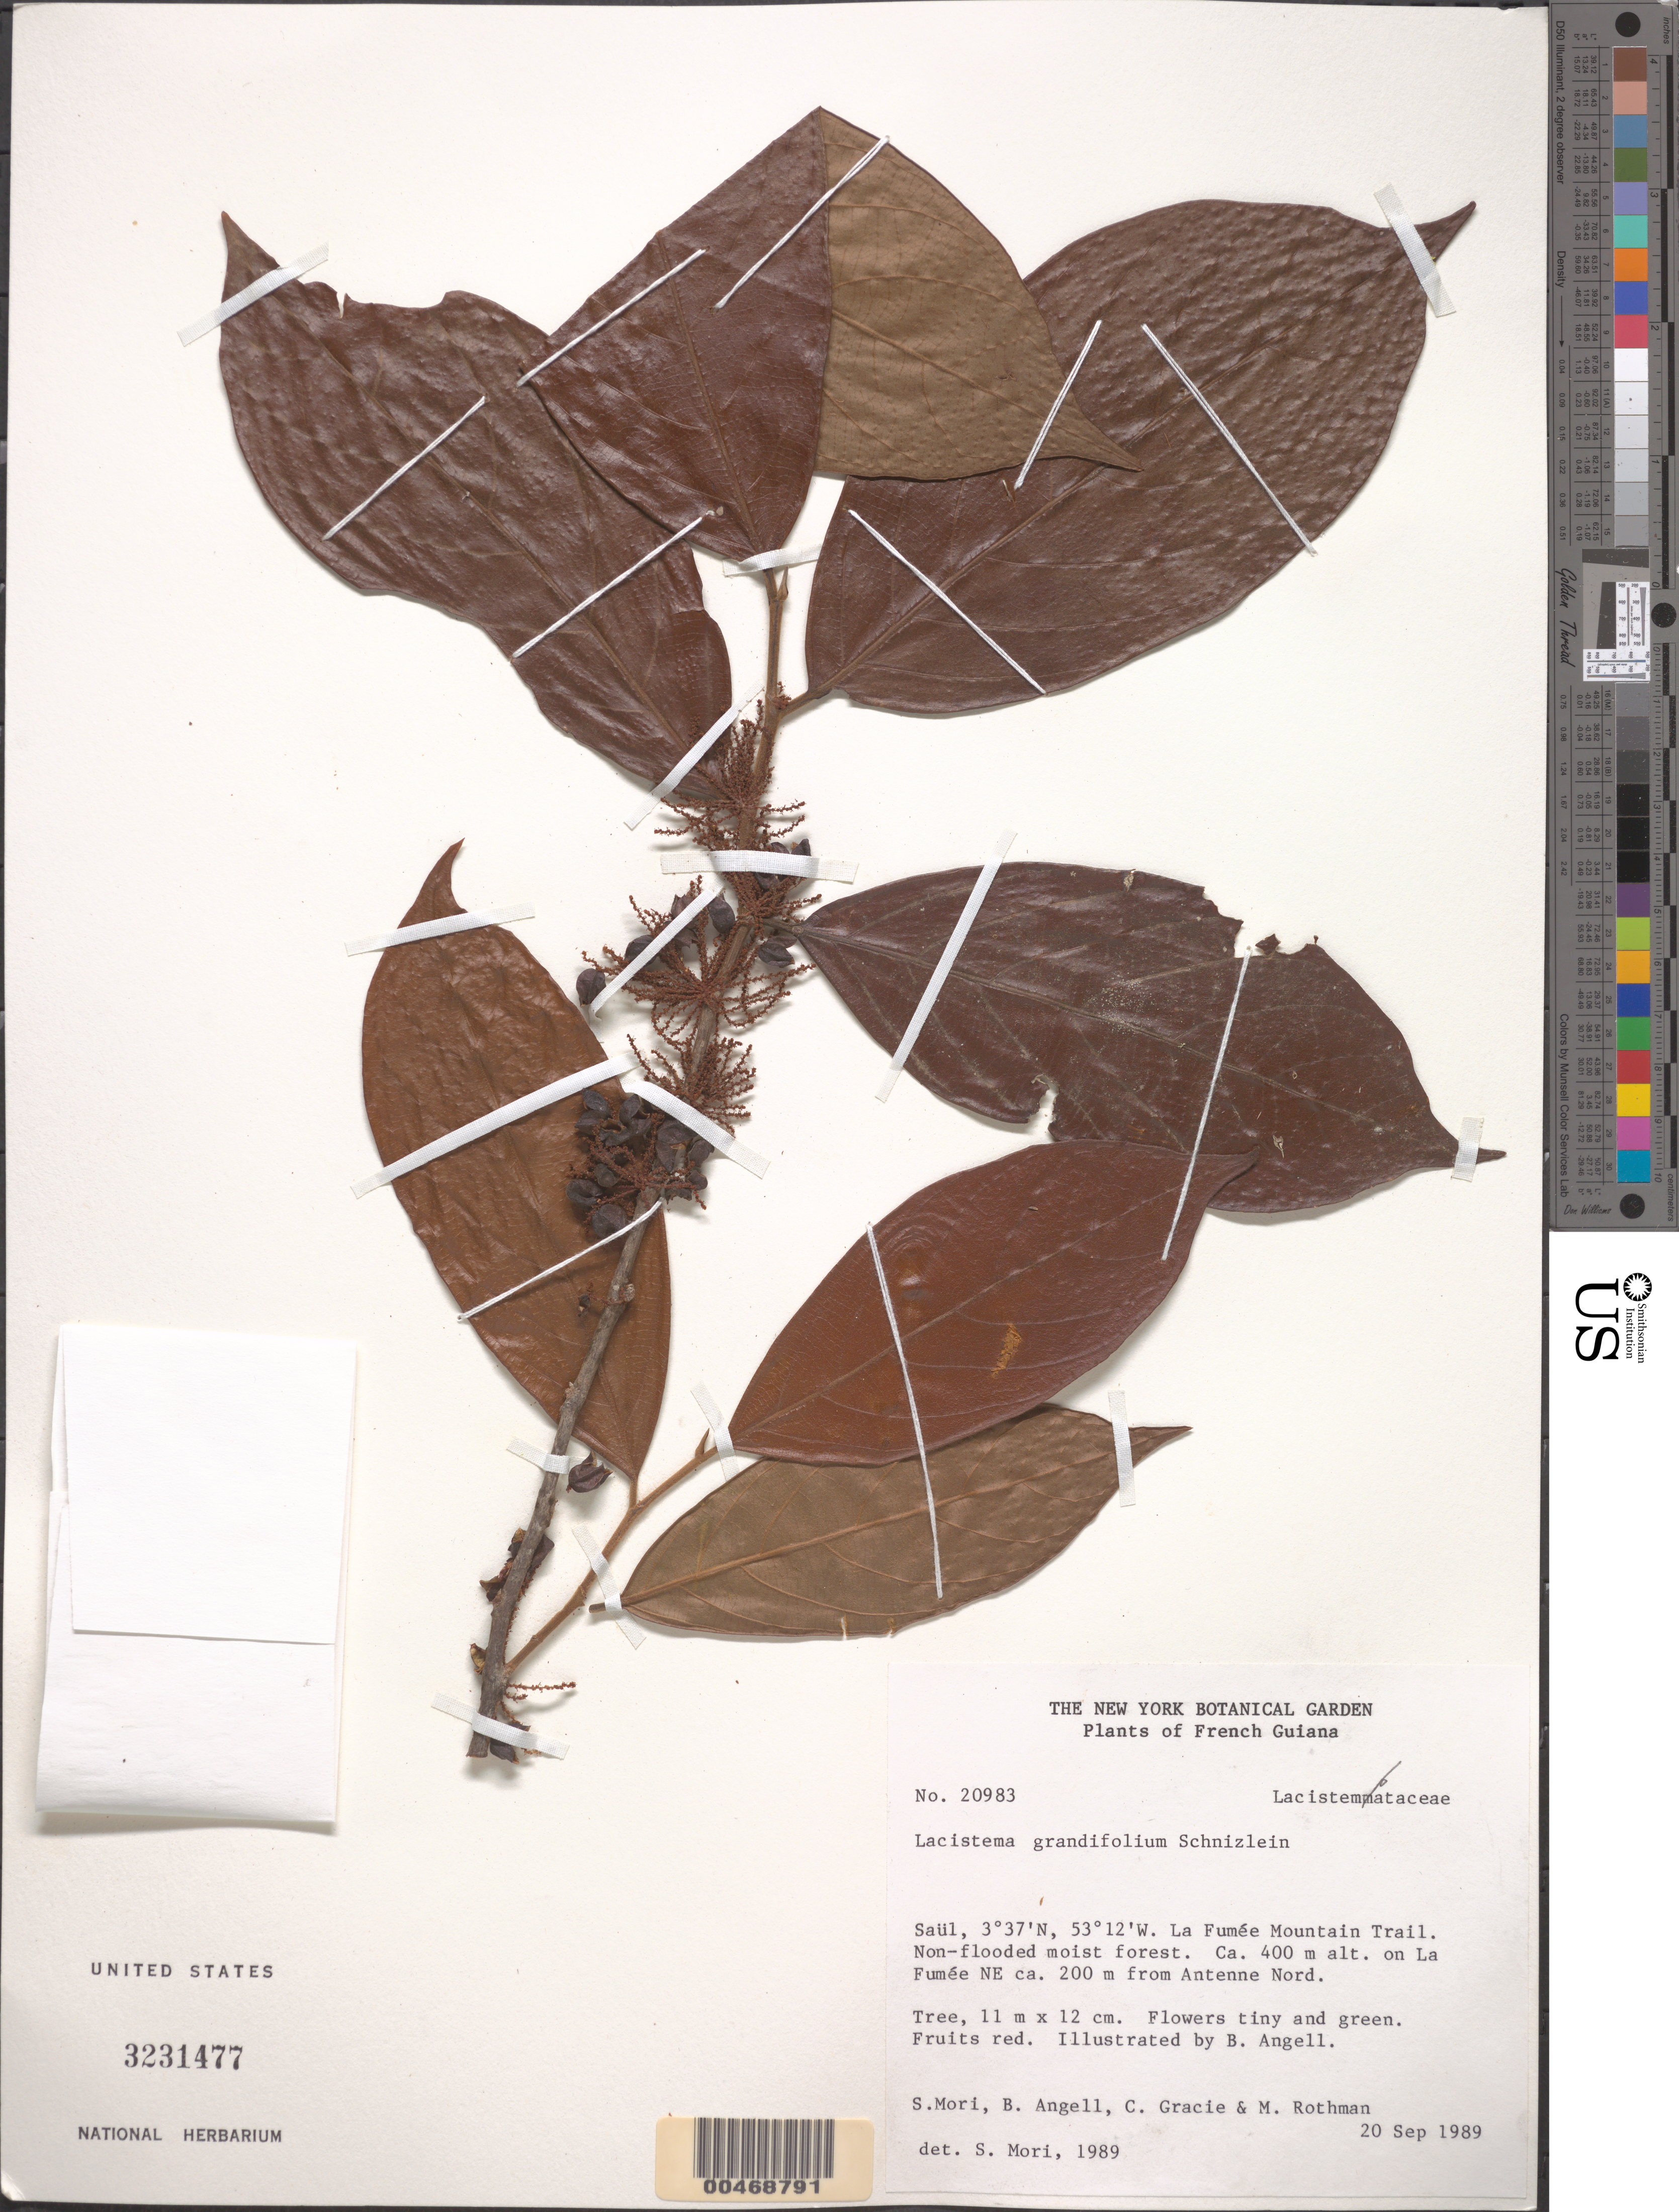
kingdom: Plantae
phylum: Tracheophyta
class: Magnoliopsida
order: Malpighiales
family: Lacistemataceae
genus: Lacistema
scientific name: Lacistema grandifolium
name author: Schnizl.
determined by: Mori, Scott A.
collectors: S. Mori et al.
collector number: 20983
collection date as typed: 20-Sep-89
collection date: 1989-09-20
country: French Guiana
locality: Saül, La Fumée Mountain Trail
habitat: Non-flooded moist forest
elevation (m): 400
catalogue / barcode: US 3231477